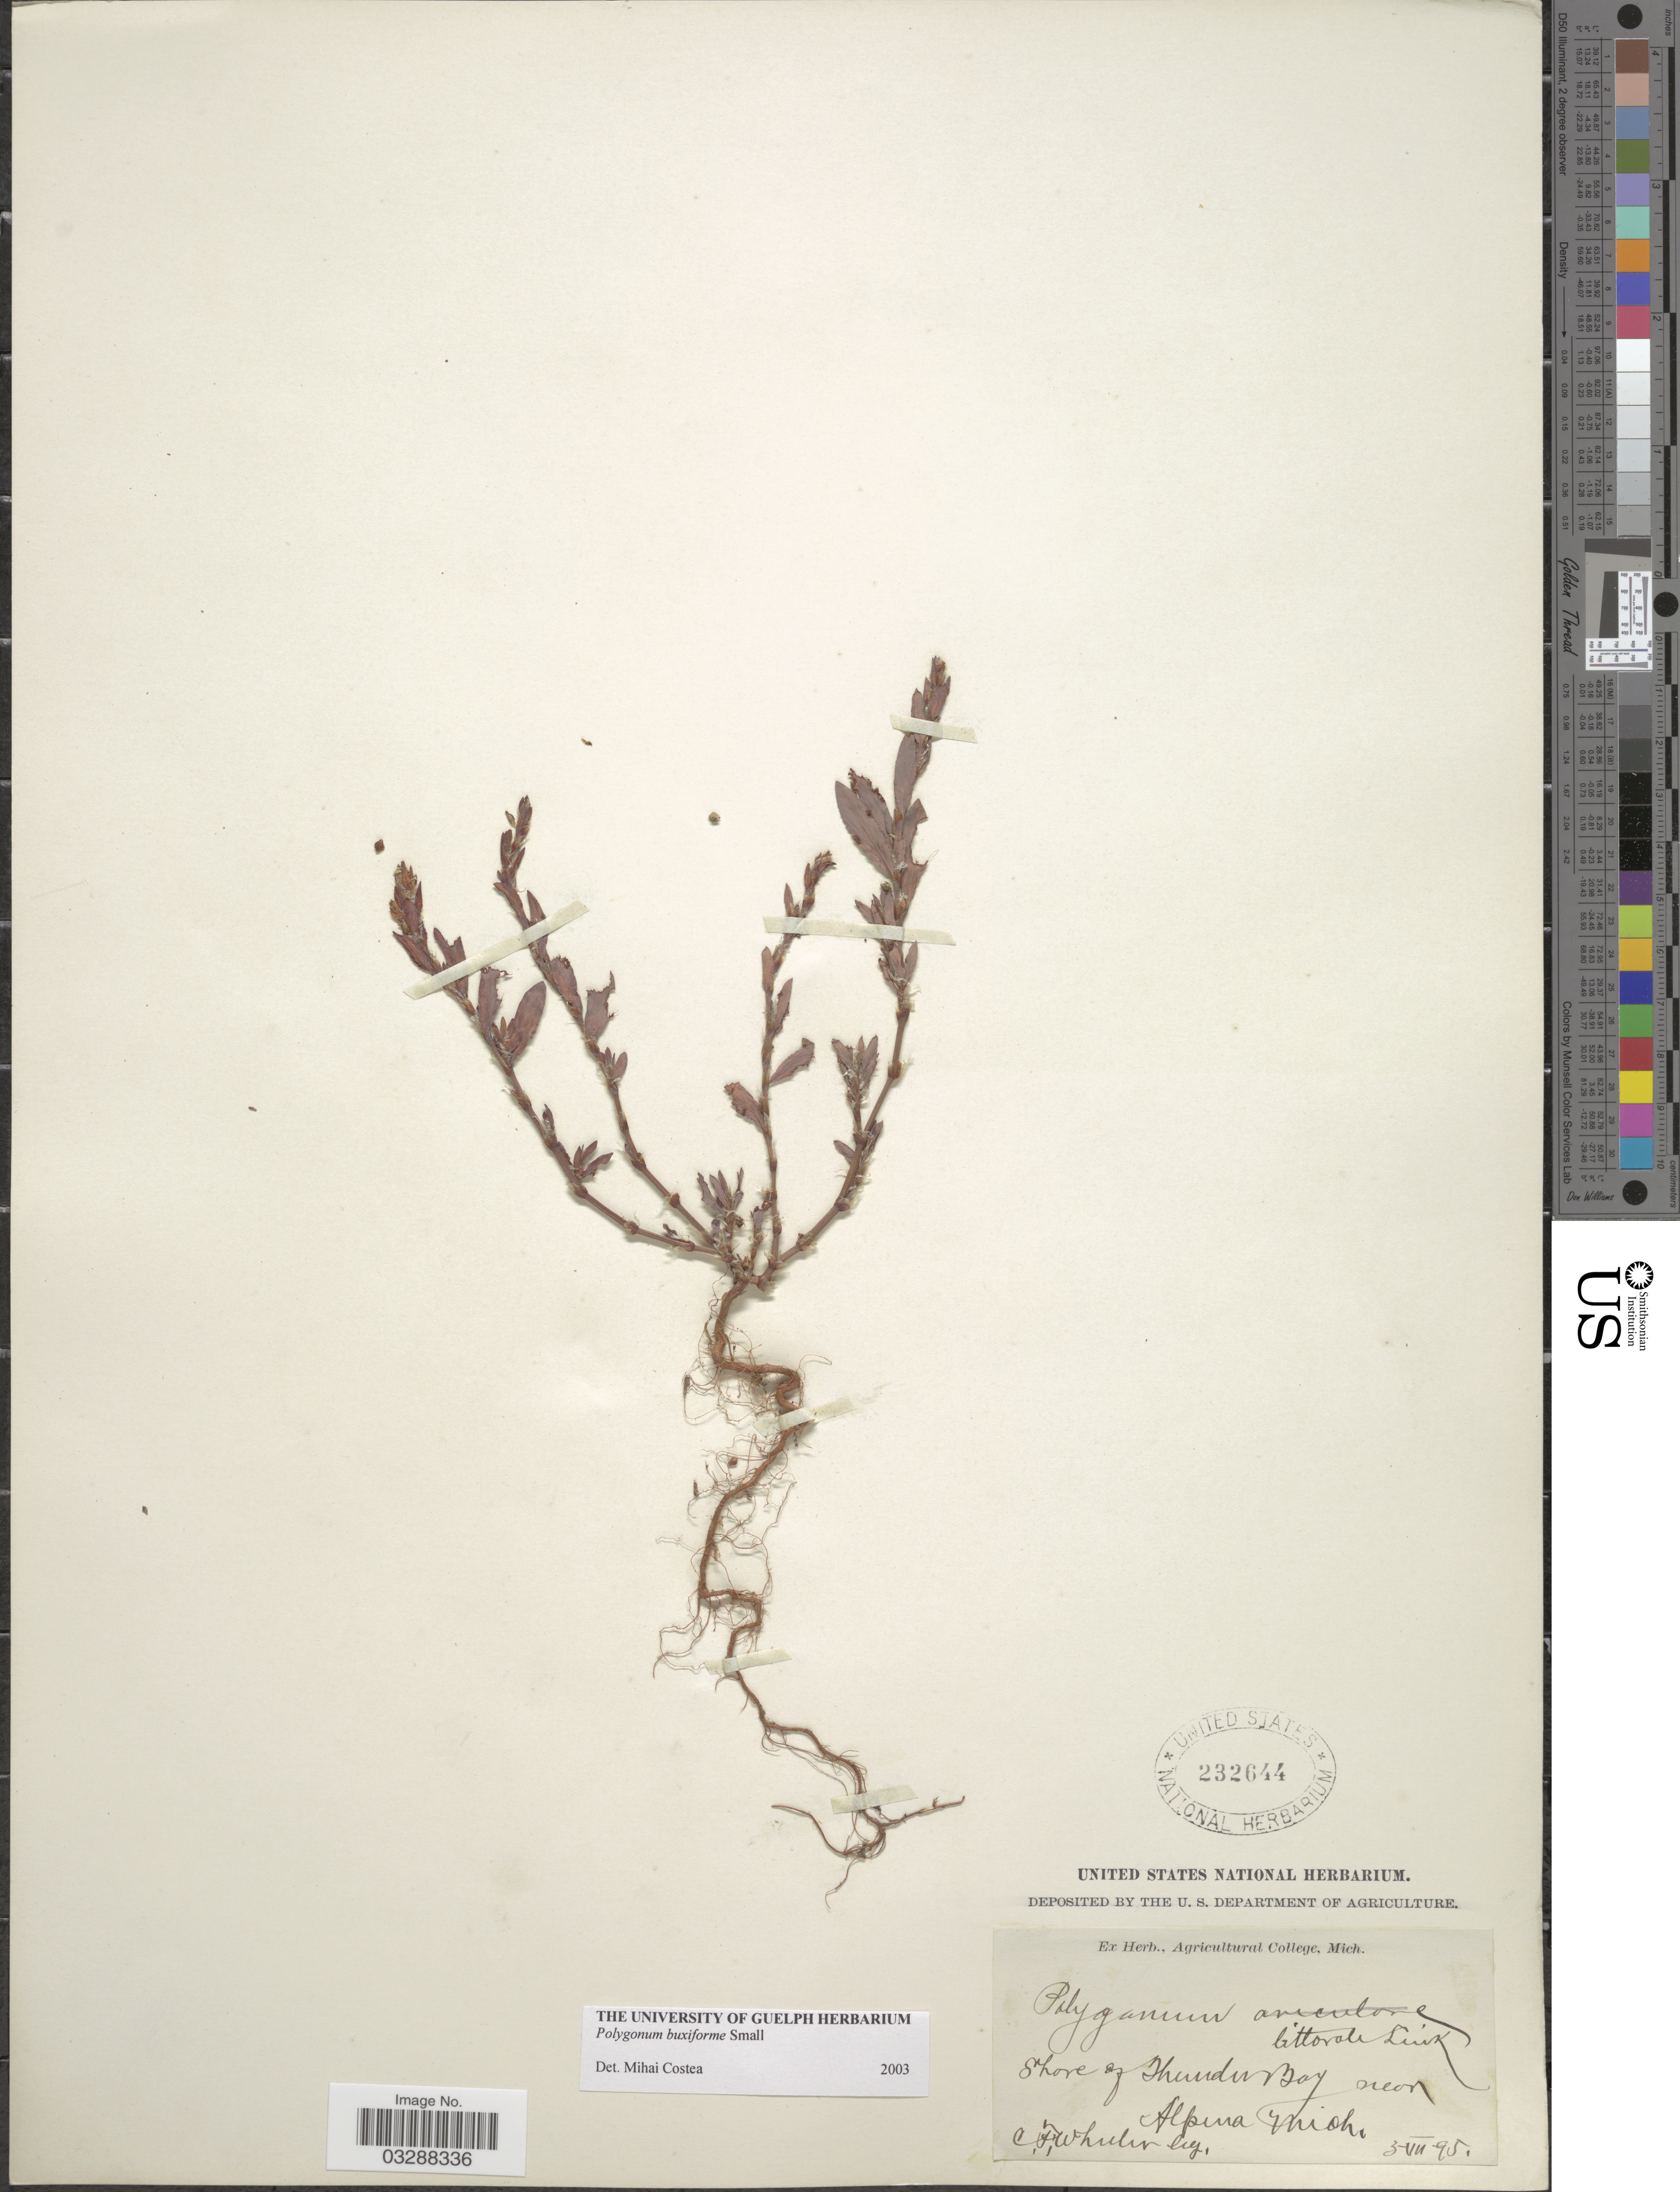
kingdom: Plantae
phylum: Tracheophyta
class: Magnoliopsida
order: Caryophyllales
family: Polygonaceae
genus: Polygonum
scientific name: Polygonum buxiforme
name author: Small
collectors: C. Wheeler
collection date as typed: Transcribed d/m/y: 3/8/95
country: United States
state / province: Michigan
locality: Shore of Thunder Bay near Alpina.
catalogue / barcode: US 232644